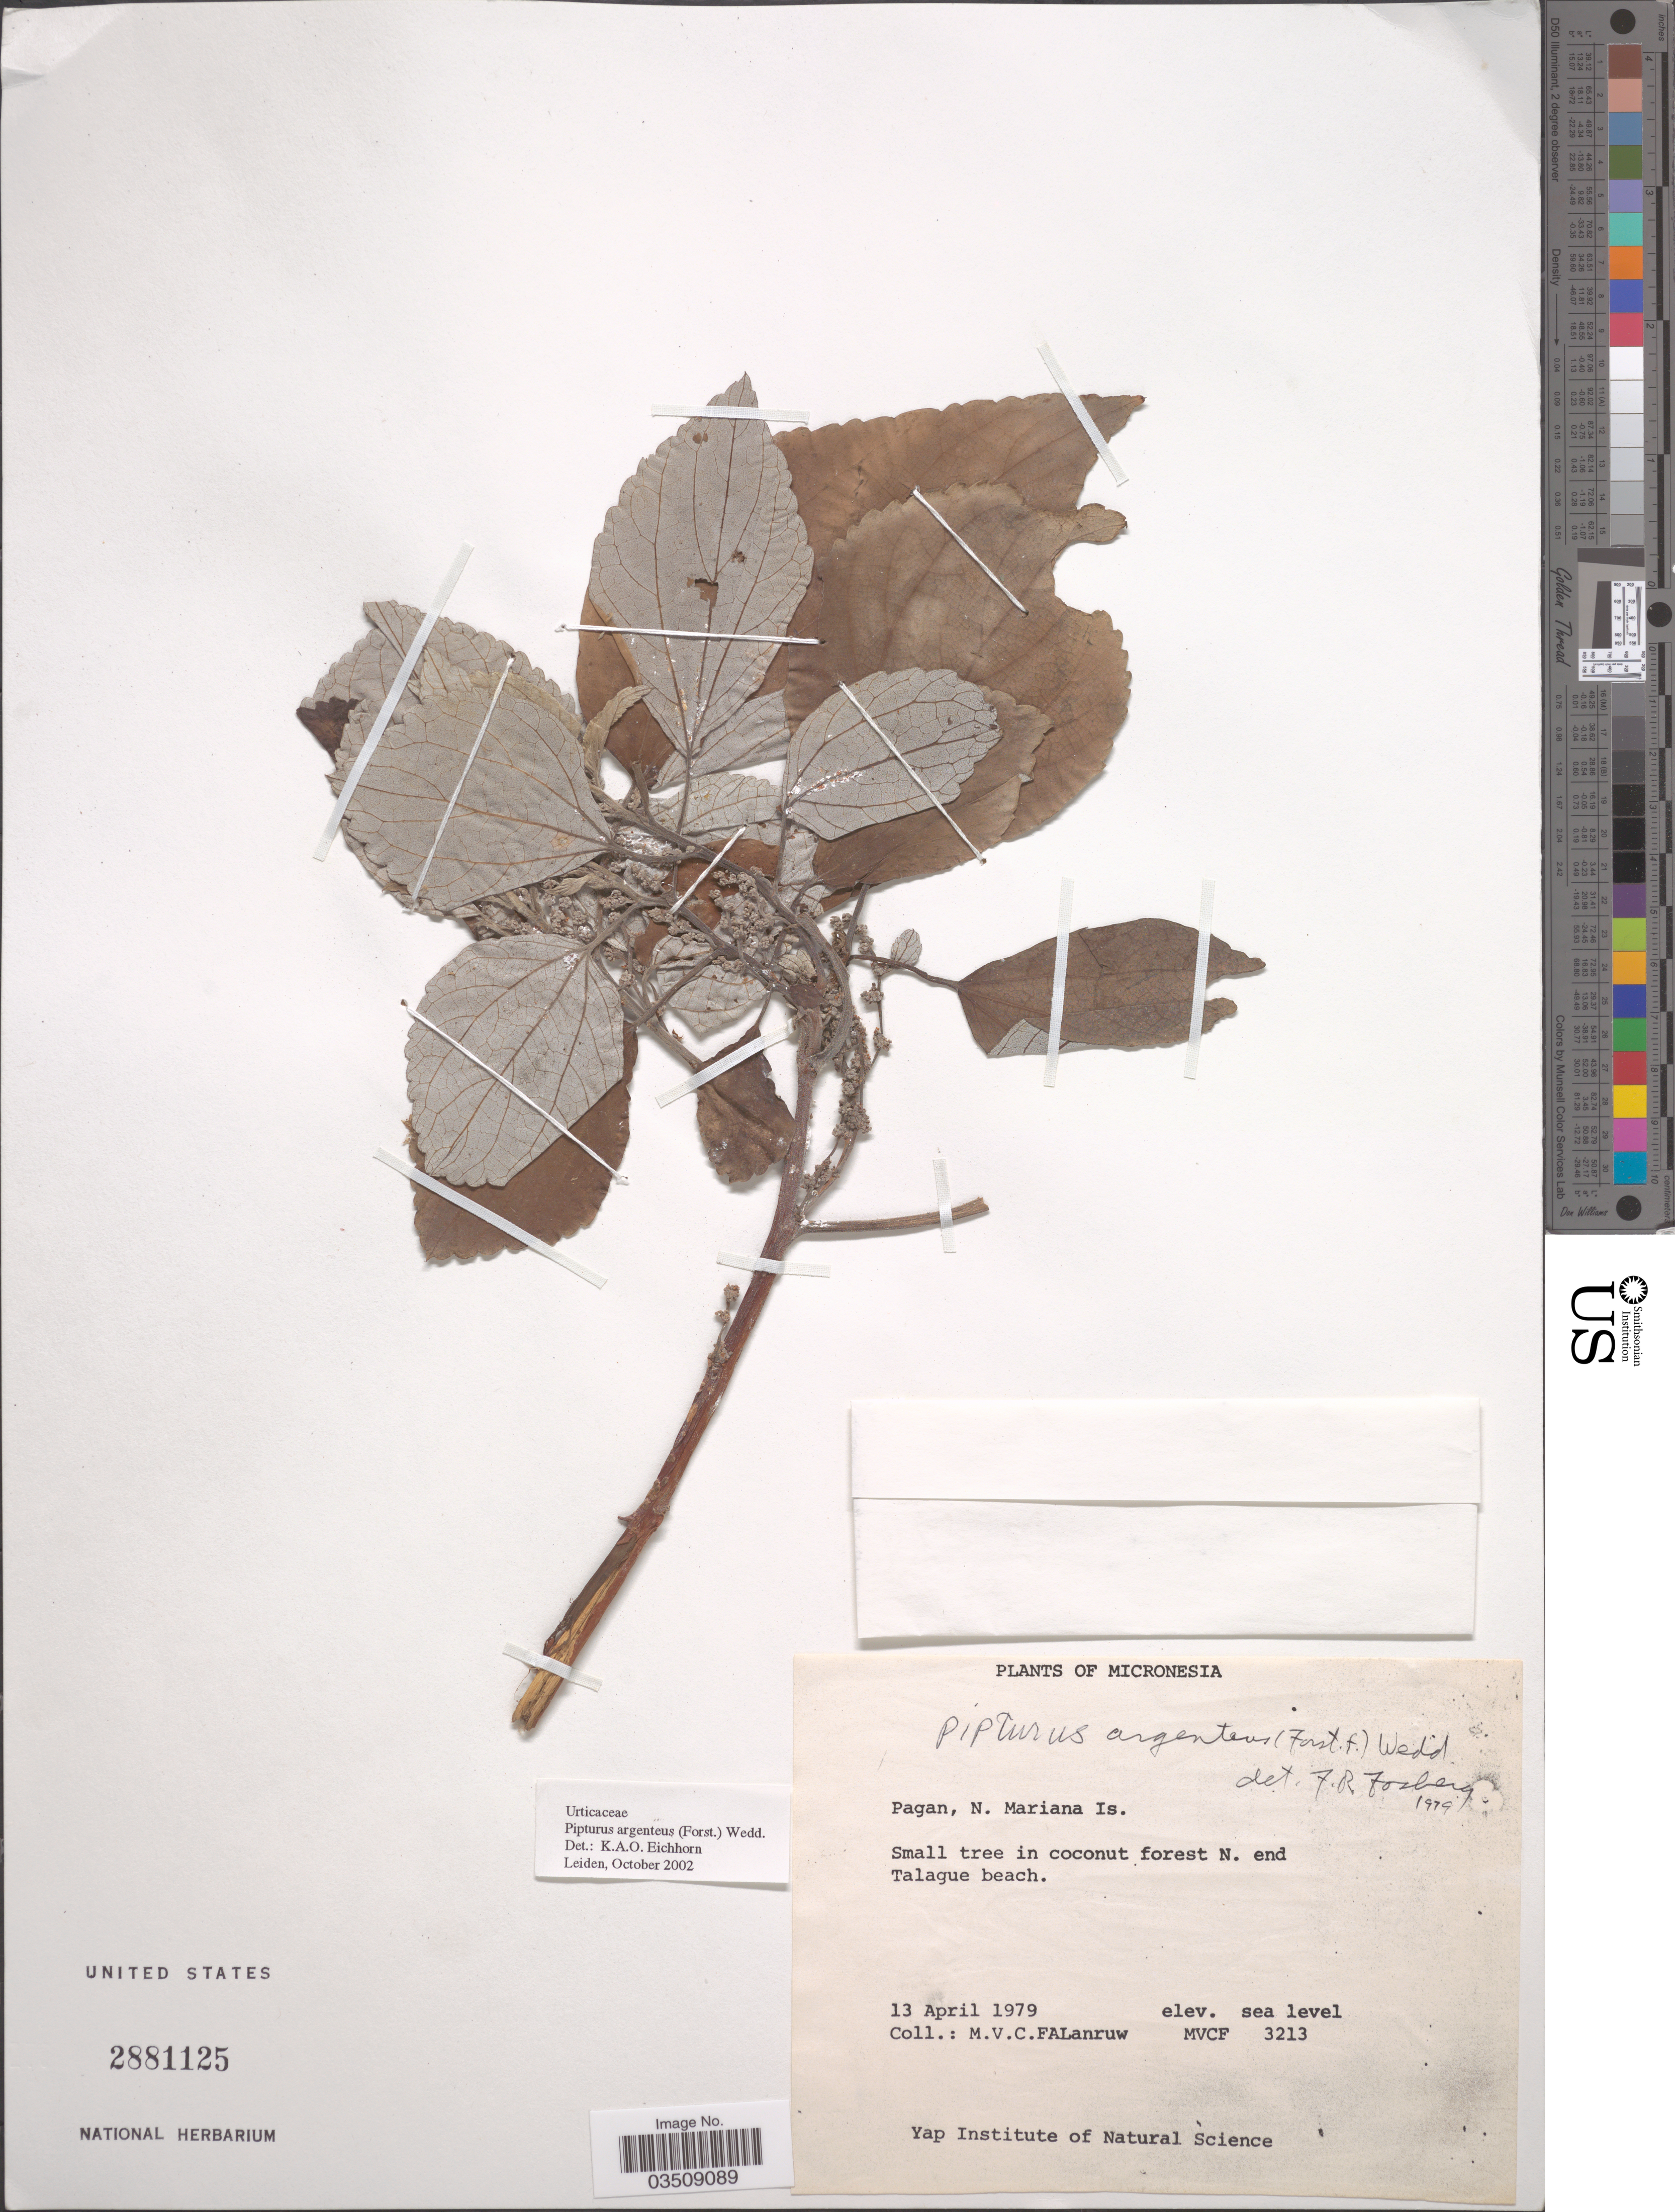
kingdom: Plantae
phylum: Tracheophyta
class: Magnoliopsida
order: Rosales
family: Urticaceae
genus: Pipturus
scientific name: Pipturus argenteus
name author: (G. Forst.) Wedd.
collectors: M. V. Falanruw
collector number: MVCF3213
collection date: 1979-04-13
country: Northern Mariana Islands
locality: Micronesia. Pagan, N. Mariana Is. Coconut forest N. end Talague beach.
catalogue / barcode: US 2881125